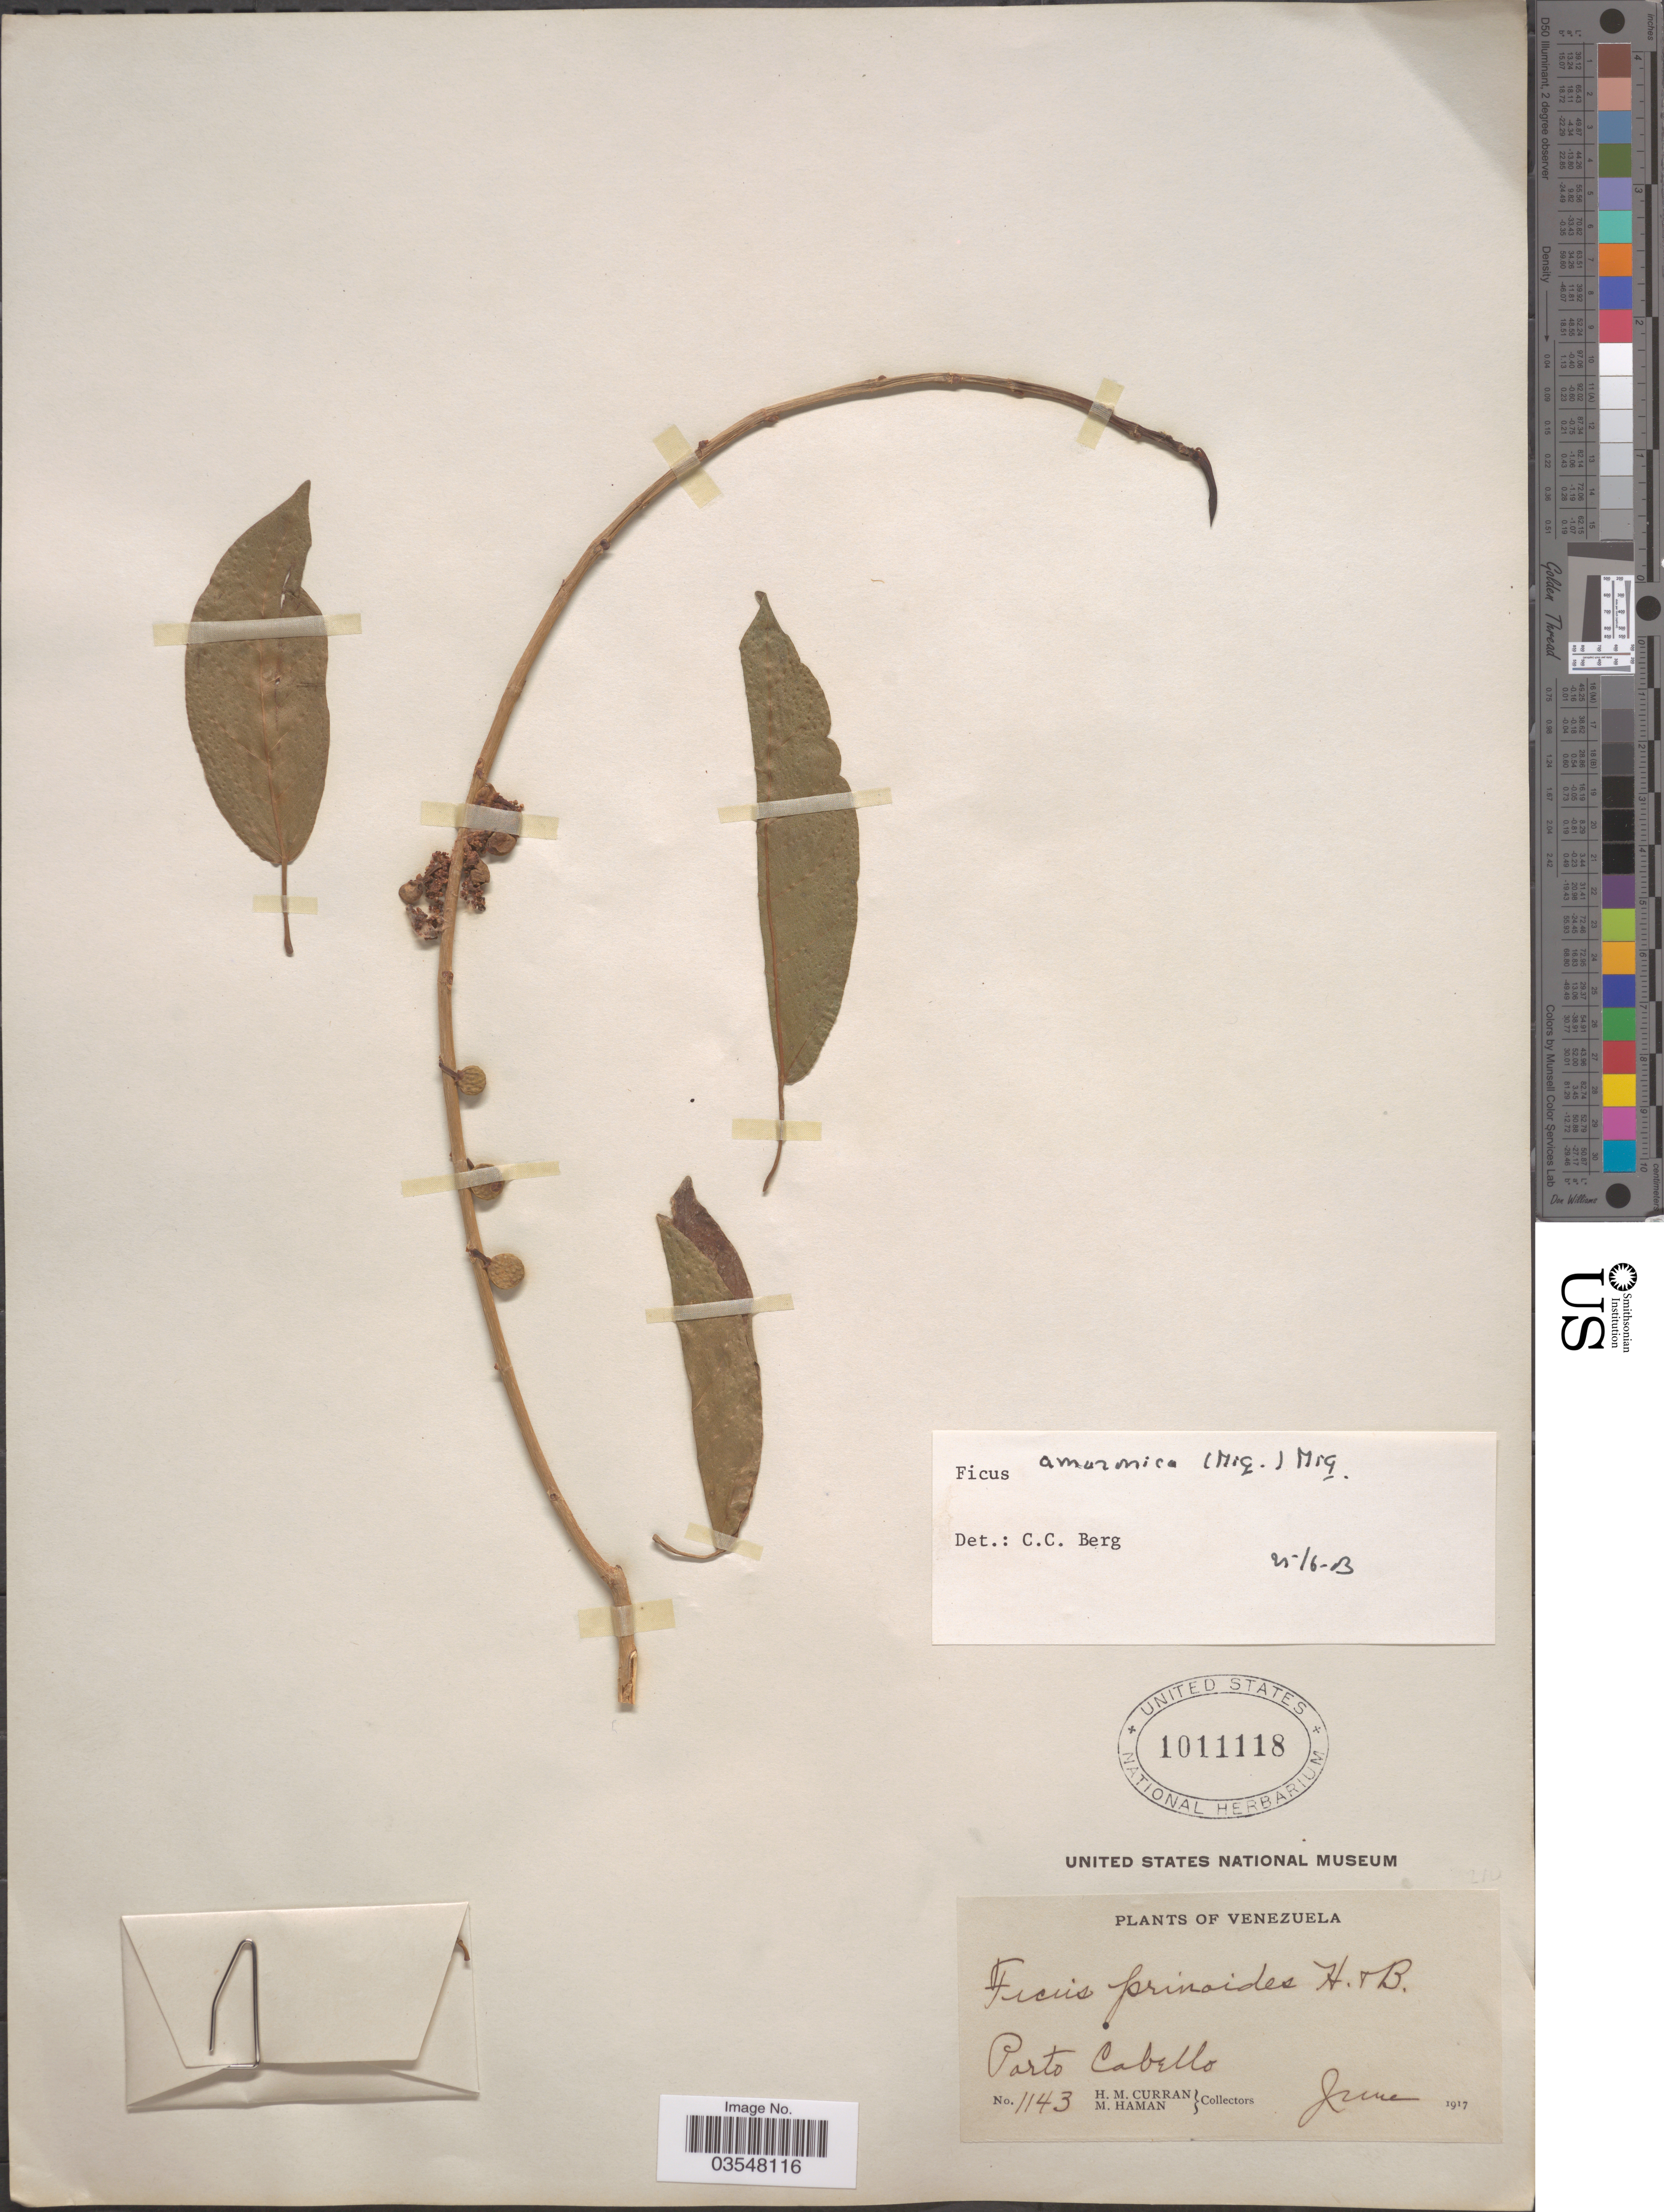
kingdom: Plantae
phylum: Tracheophyta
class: Magnoliopsida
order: Rosales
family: Moraceae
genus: Ficus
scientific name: Ficus amazonica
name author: (Miq.) Miq.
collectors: H. M. Curran & M. Haman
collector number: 1143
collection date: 1917-06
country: Venezuela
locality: Porto Cabello.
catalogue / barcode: US 1011118